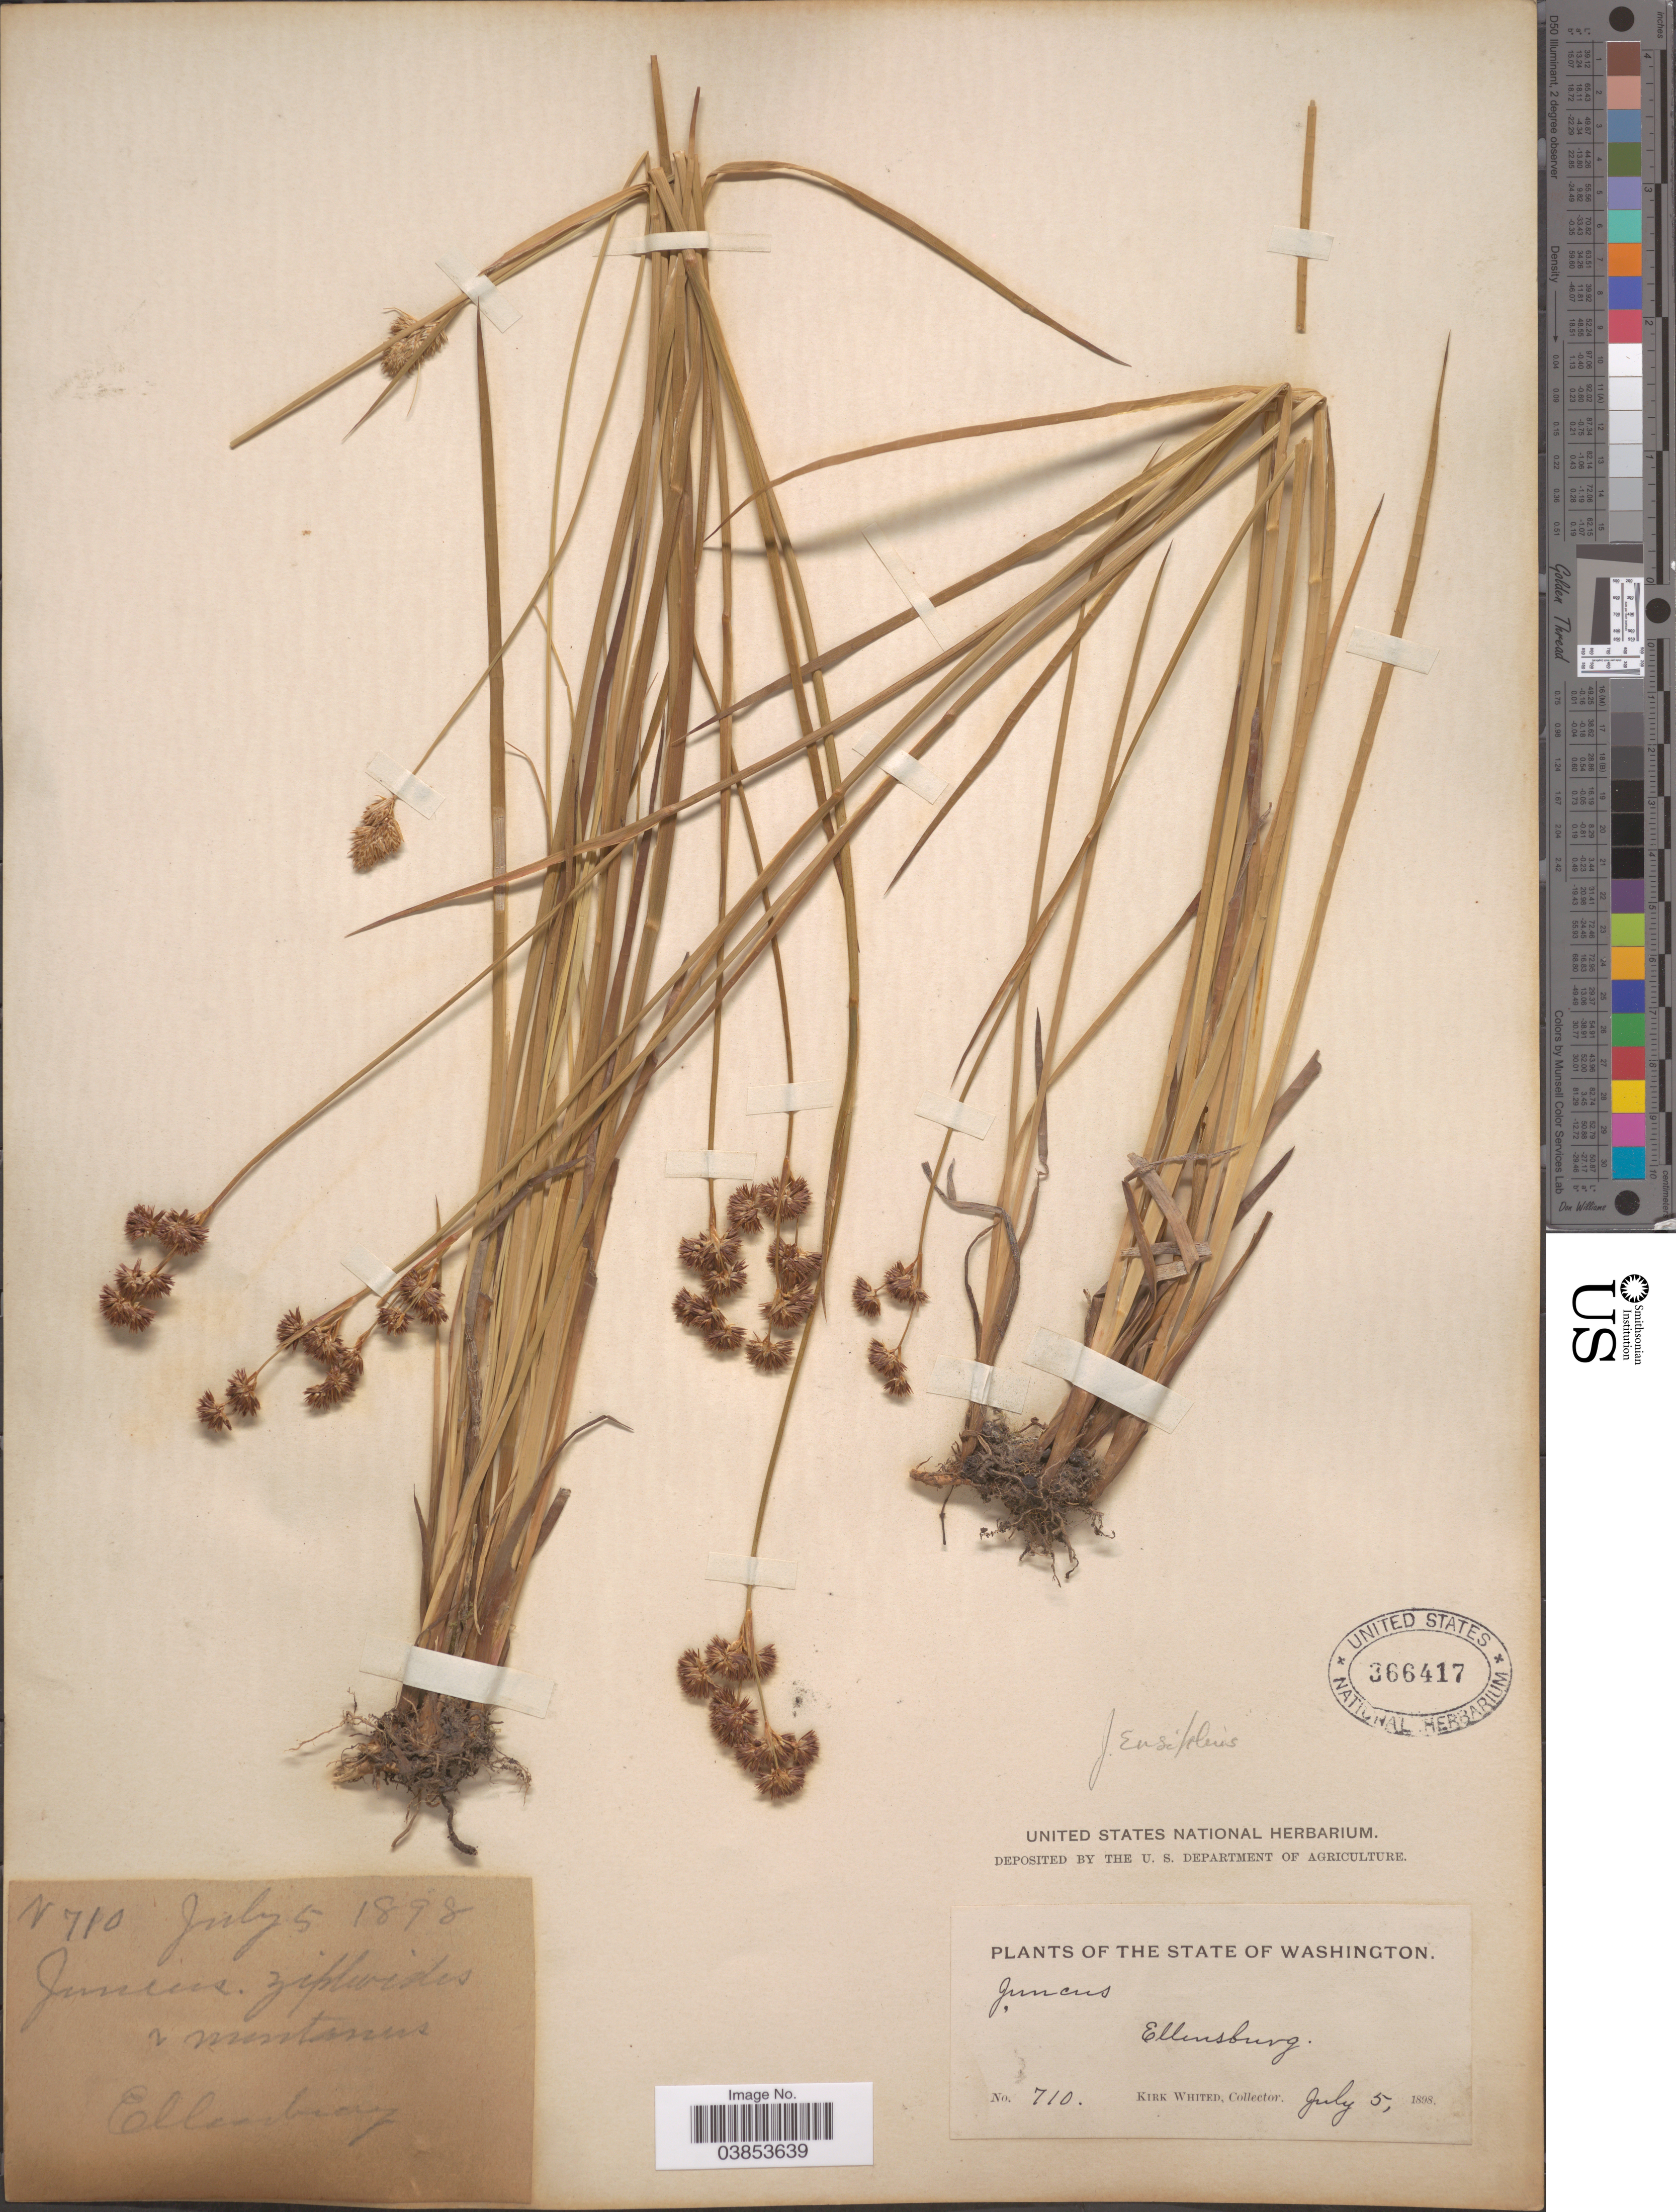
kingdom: Plantae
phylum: Tracheophyta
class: Liliopsida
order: Poales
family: Juncaceae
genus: Juncus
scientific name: Juncus ensifolius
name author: Wikstr.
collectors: K. Whited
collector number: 710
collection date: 1898-07-05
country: United States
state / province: Washington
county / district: Kittitas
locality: Ellensburg.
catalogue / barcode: US 366417